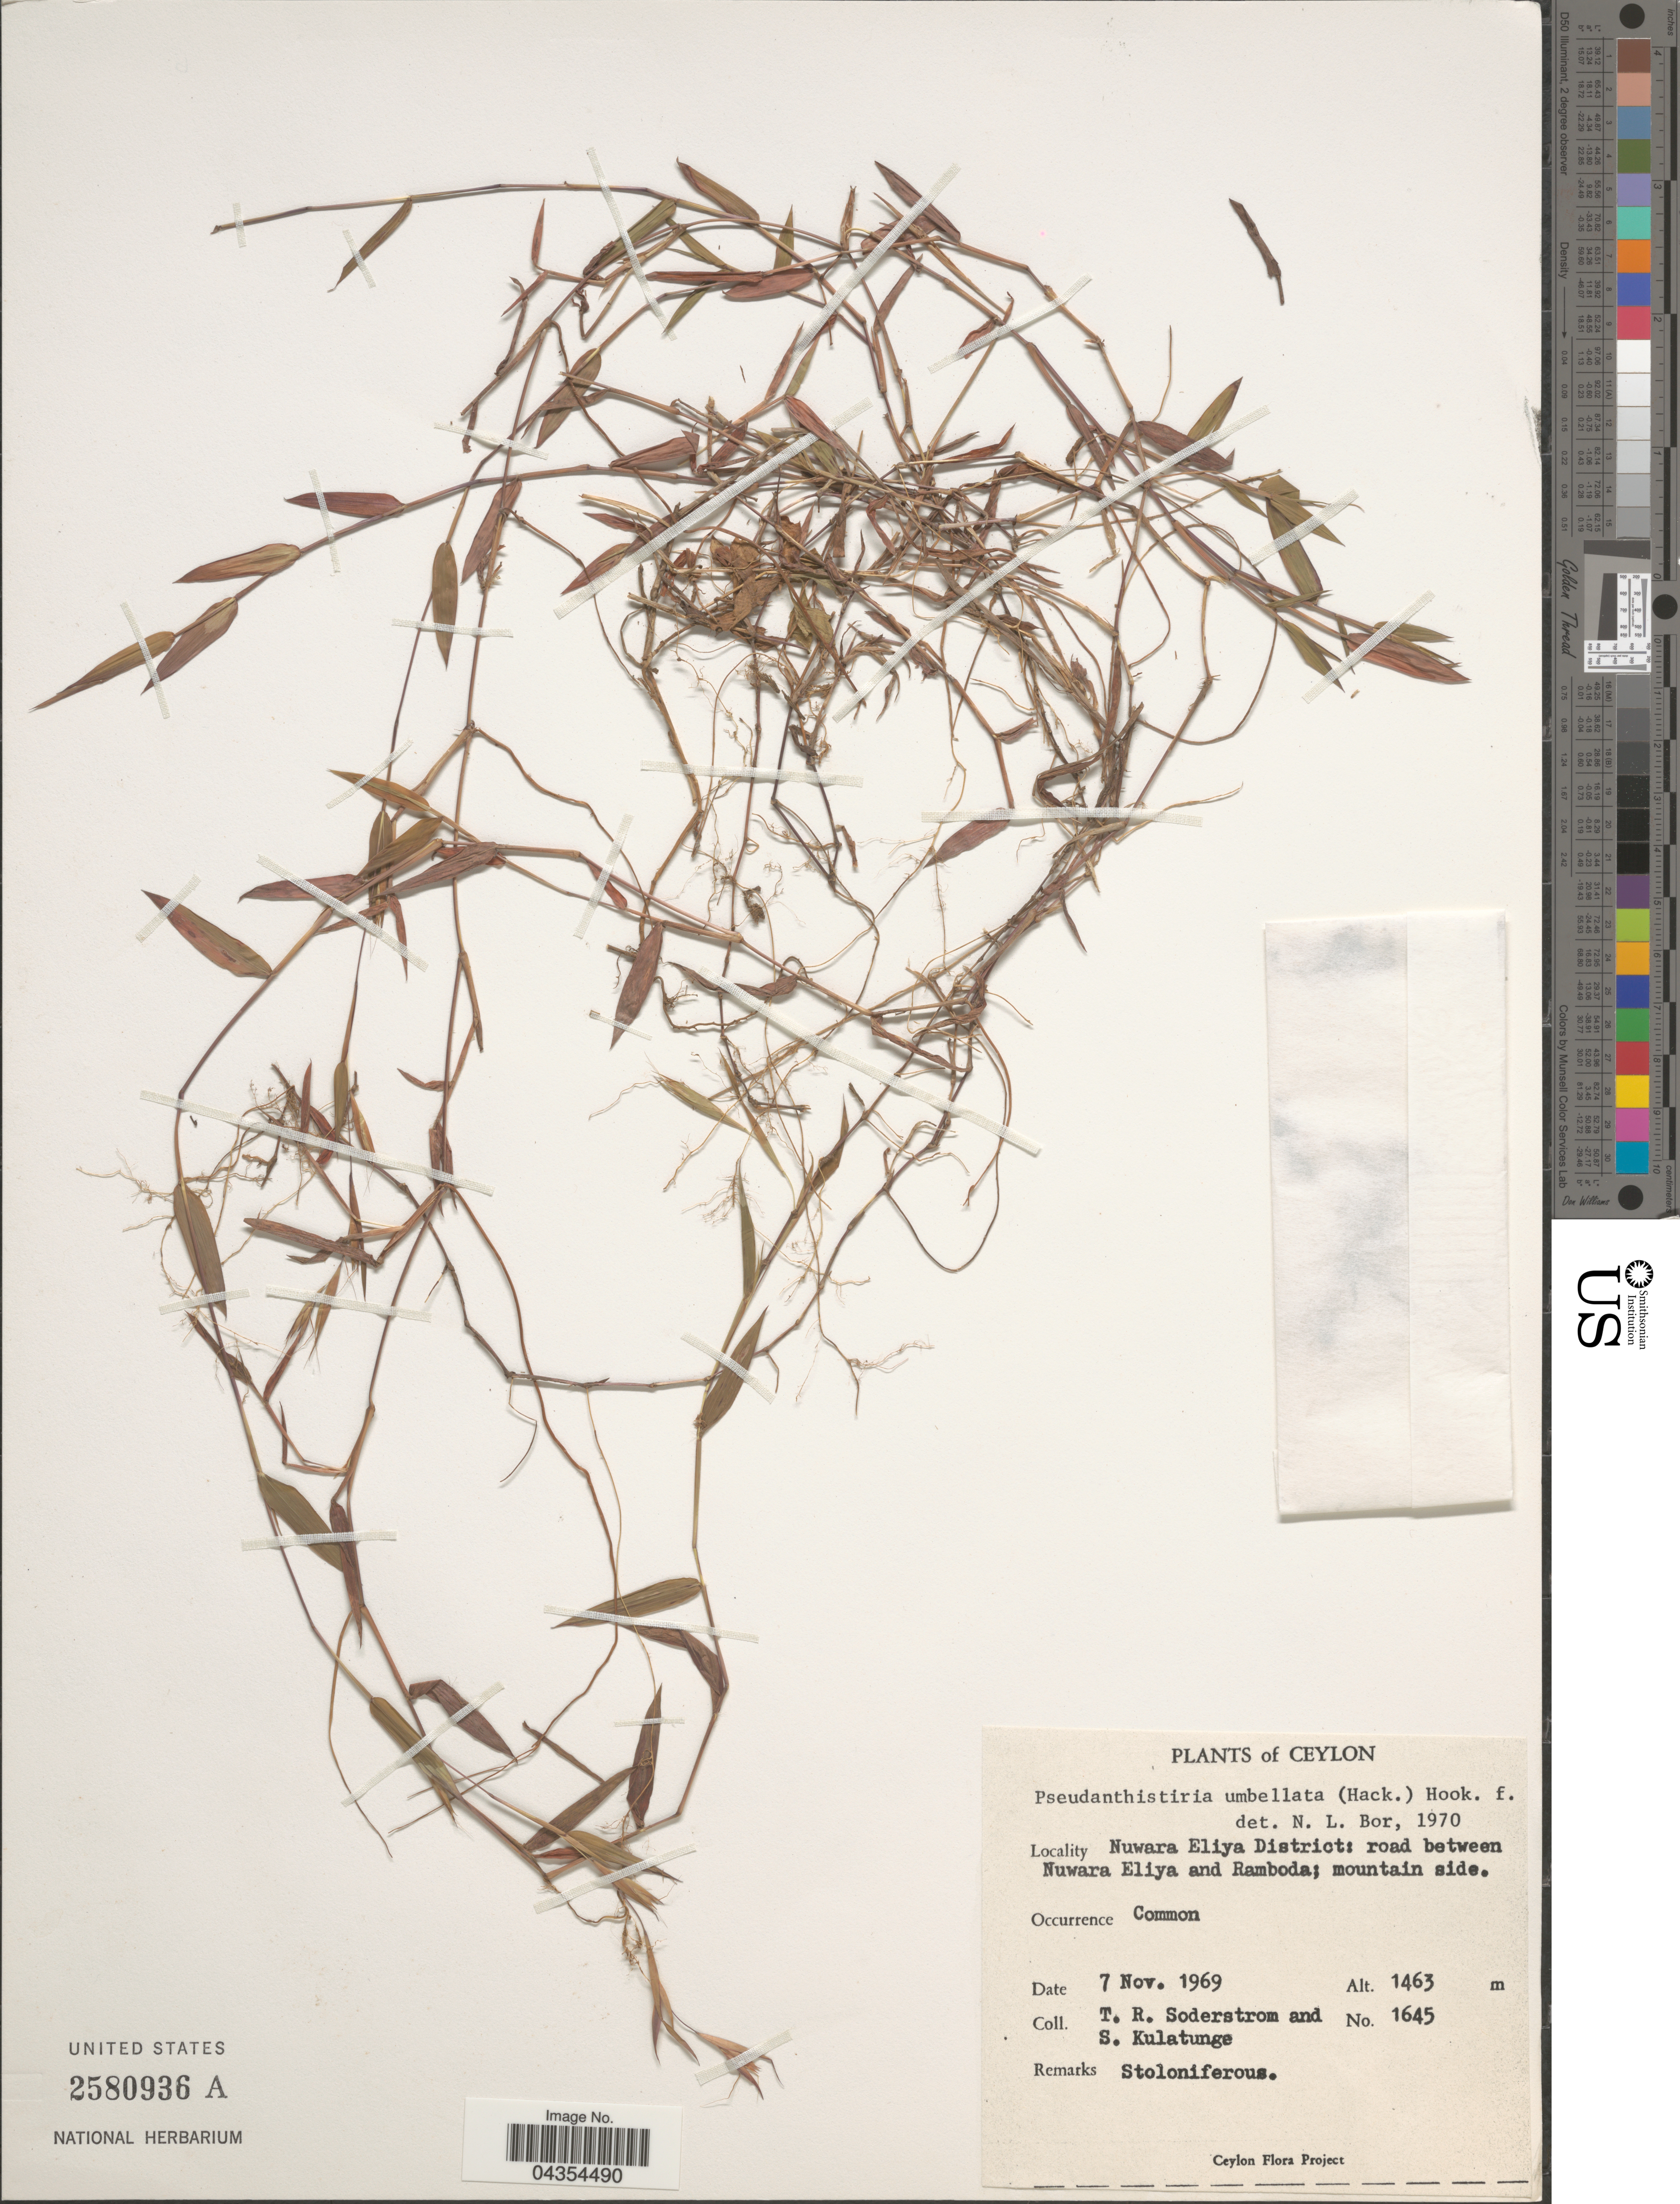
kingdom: Plantae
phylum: Tracheophyta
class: Liliopsida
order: Poales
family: Poaceae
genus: Pseudanthistiria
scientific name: Pseudanthistiria umbellata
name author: Hook. f.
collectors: T. R. Soderstrom & S. Kulatunge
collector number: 1645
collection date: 1969-11-07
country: Sri Lanka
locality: Ceylon. Nuwara Eliya District: road between Nuwara Eliya and Ramboda; mountain side.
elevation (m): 1463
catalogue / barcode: US 2580936A